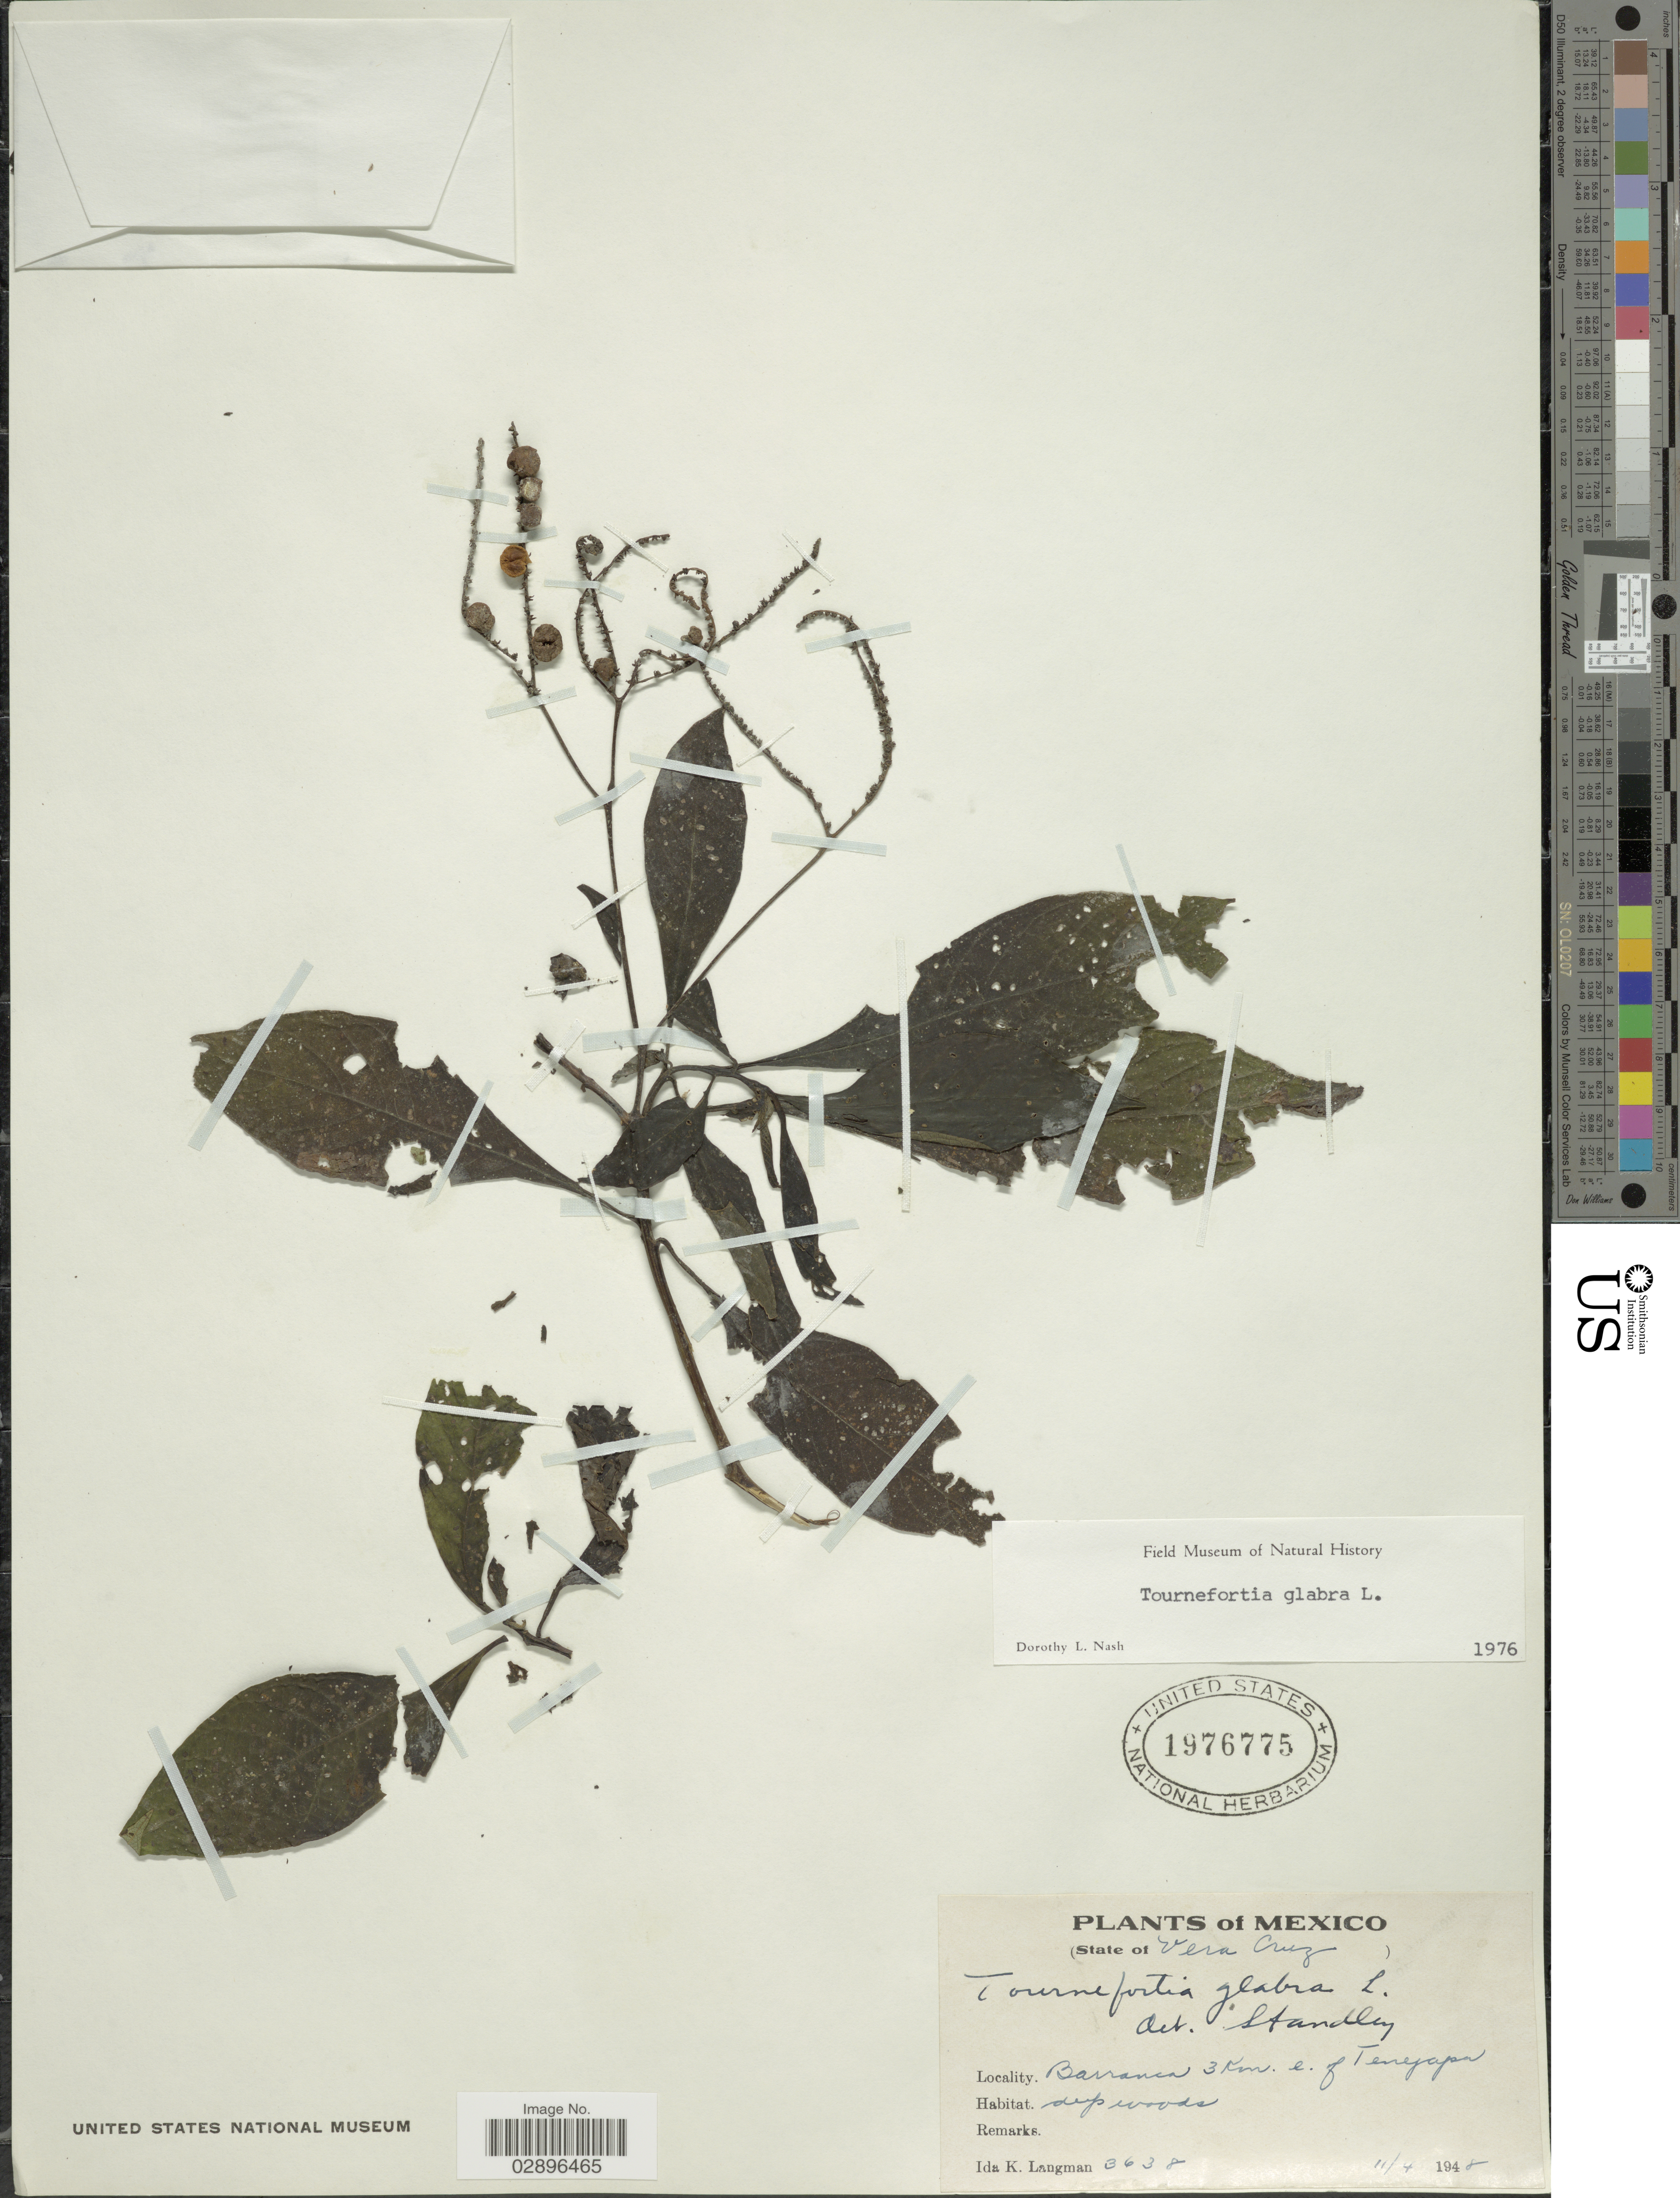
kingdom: Plantae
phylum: Tracheophyta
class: Magnoliopsida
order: Boraginales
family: Heliotropiaceae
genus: Tournefortia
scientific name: Tournefortia glabra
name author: L.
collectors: I. K. Langman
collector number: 3638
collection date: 1948-04-11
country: Mexico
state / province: Veracruz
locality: Vera Cruz. Barranca 3 Km. e. of Tenejapa.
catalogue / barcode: US 1976775